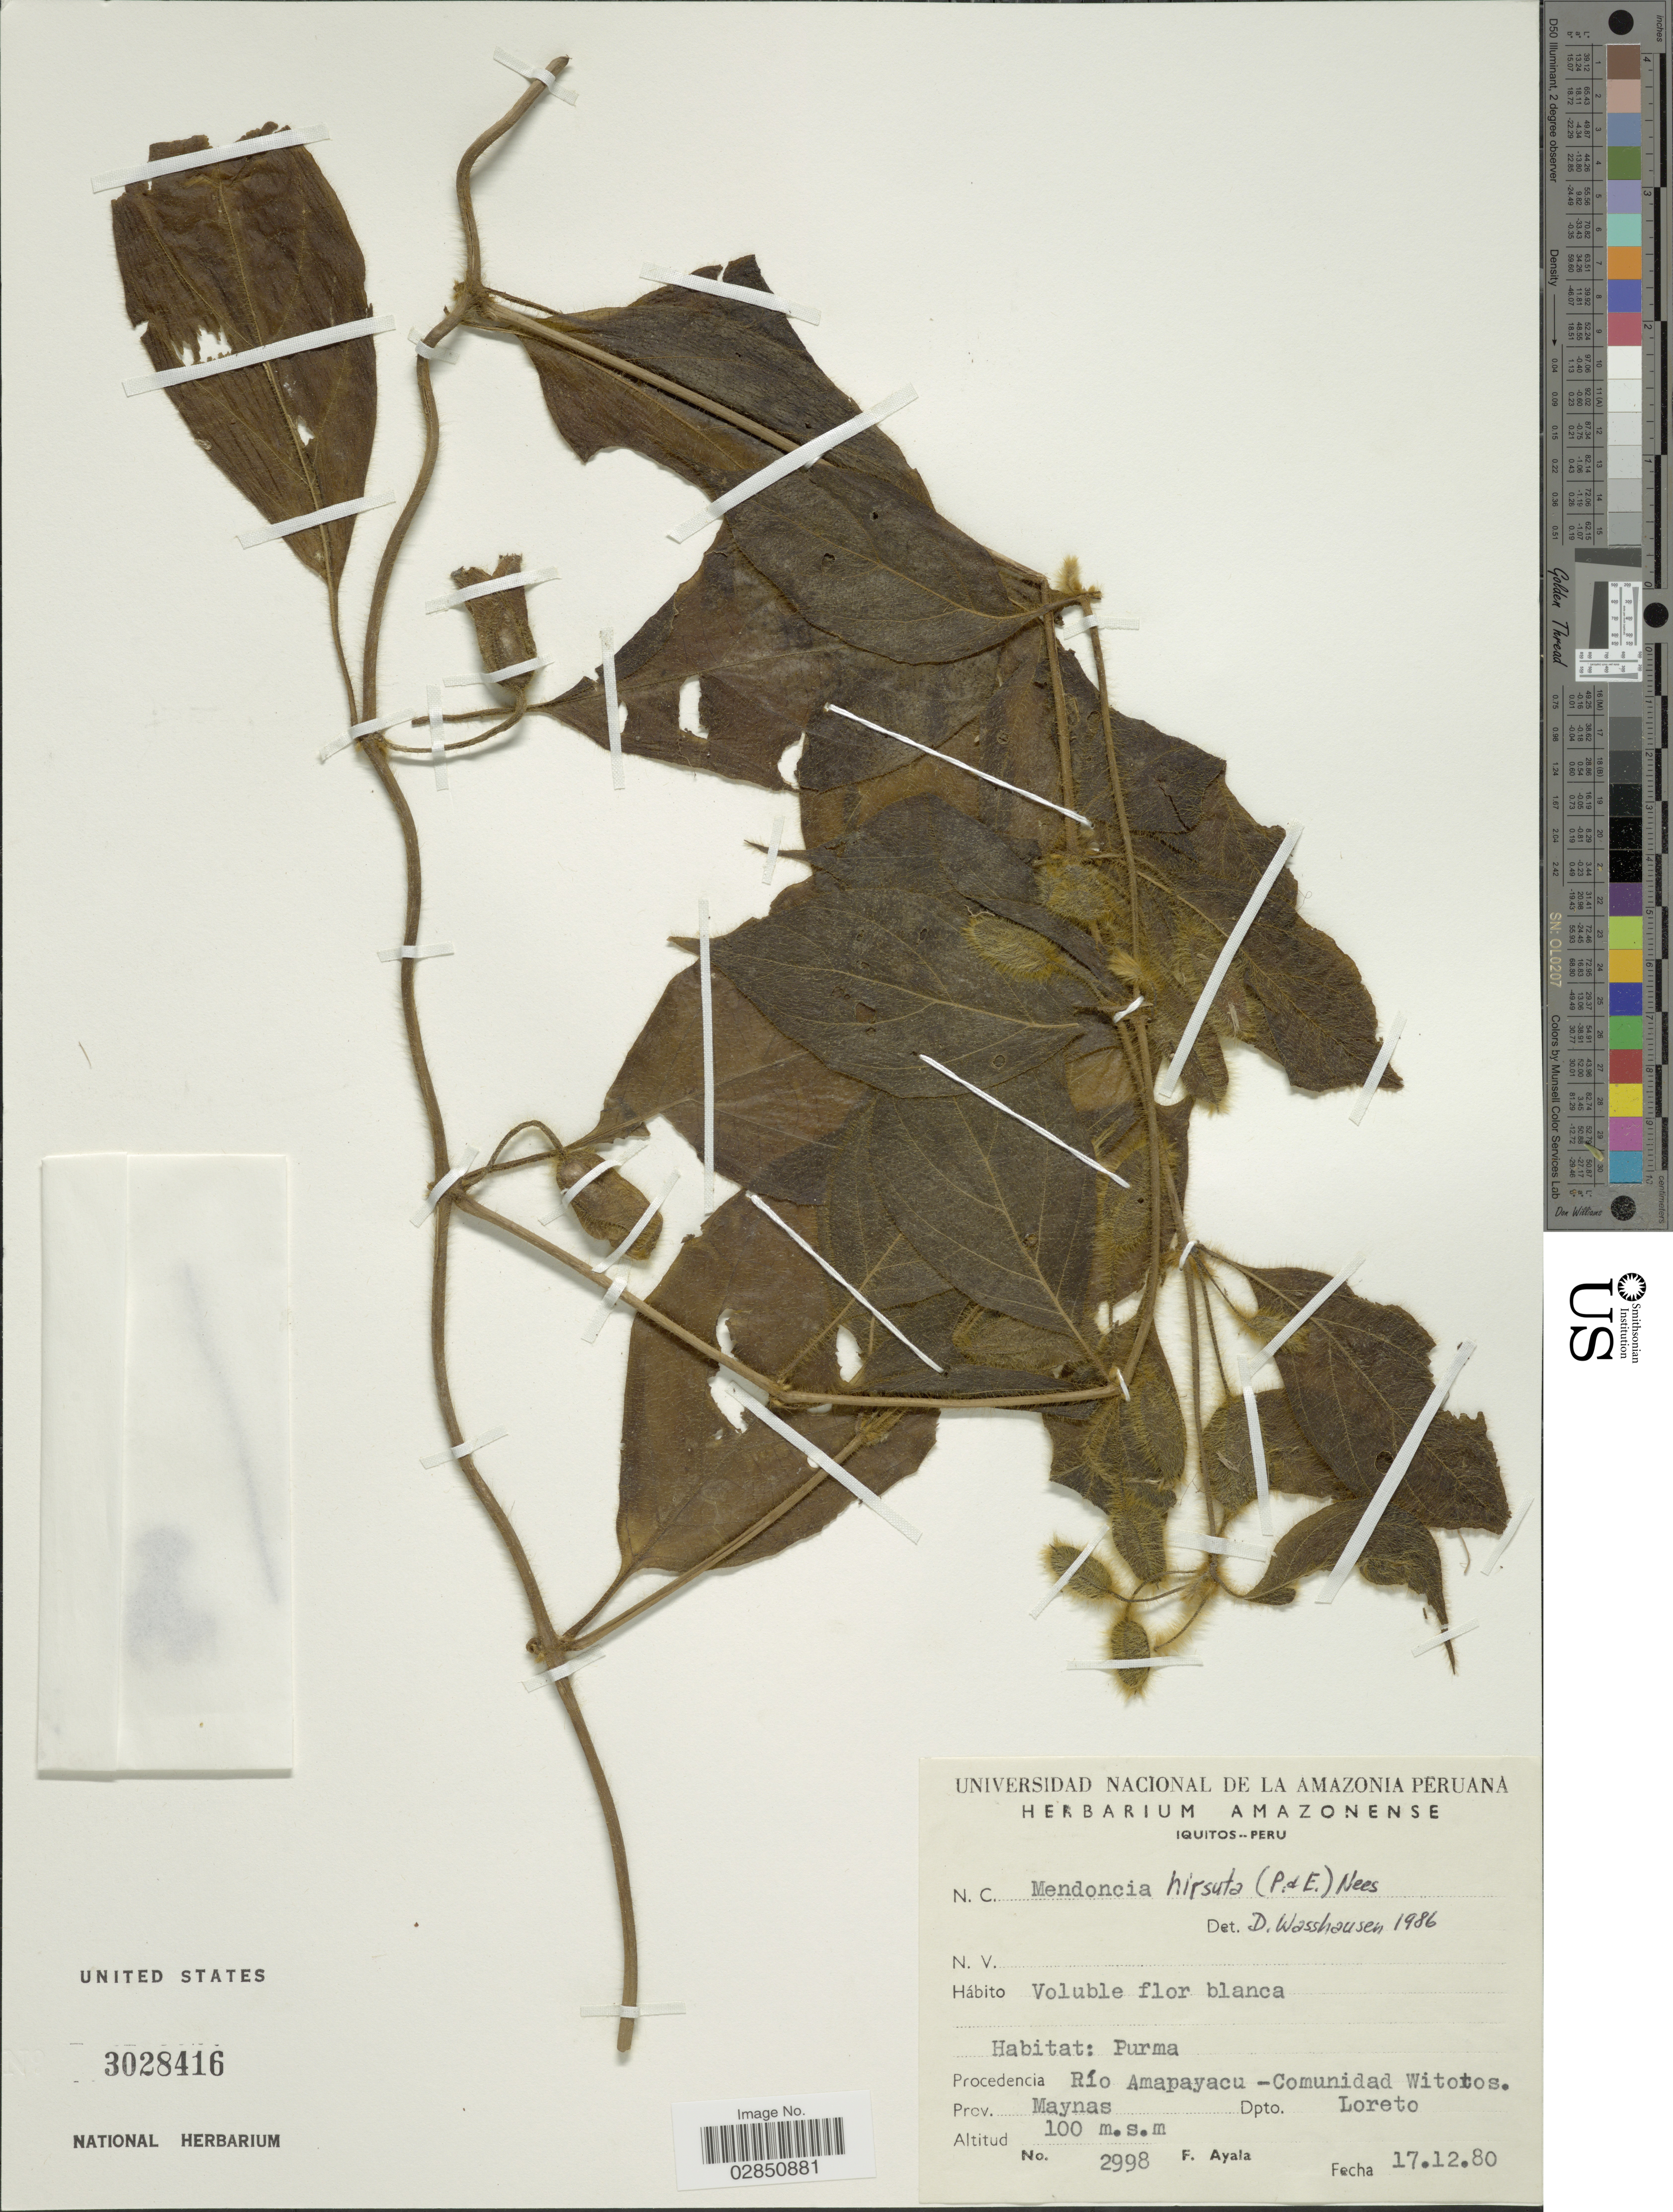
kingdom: Plantae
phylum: Tracheophyta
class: Magnoliopsida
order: Lamiales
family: Acanthaceae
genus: Mendoncia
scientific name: Mendoncia bivalvis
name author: (L. f.) Merr.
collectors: F. Ayala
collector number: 2998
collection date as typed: Transcribed d/m/y: 17/12/80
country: Peru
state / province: Loreto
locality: Río Amapayacu -Comunidad Witotos. Prov. Maynas. Dpto. Loreto.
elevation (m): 100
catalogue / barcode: US 3028416